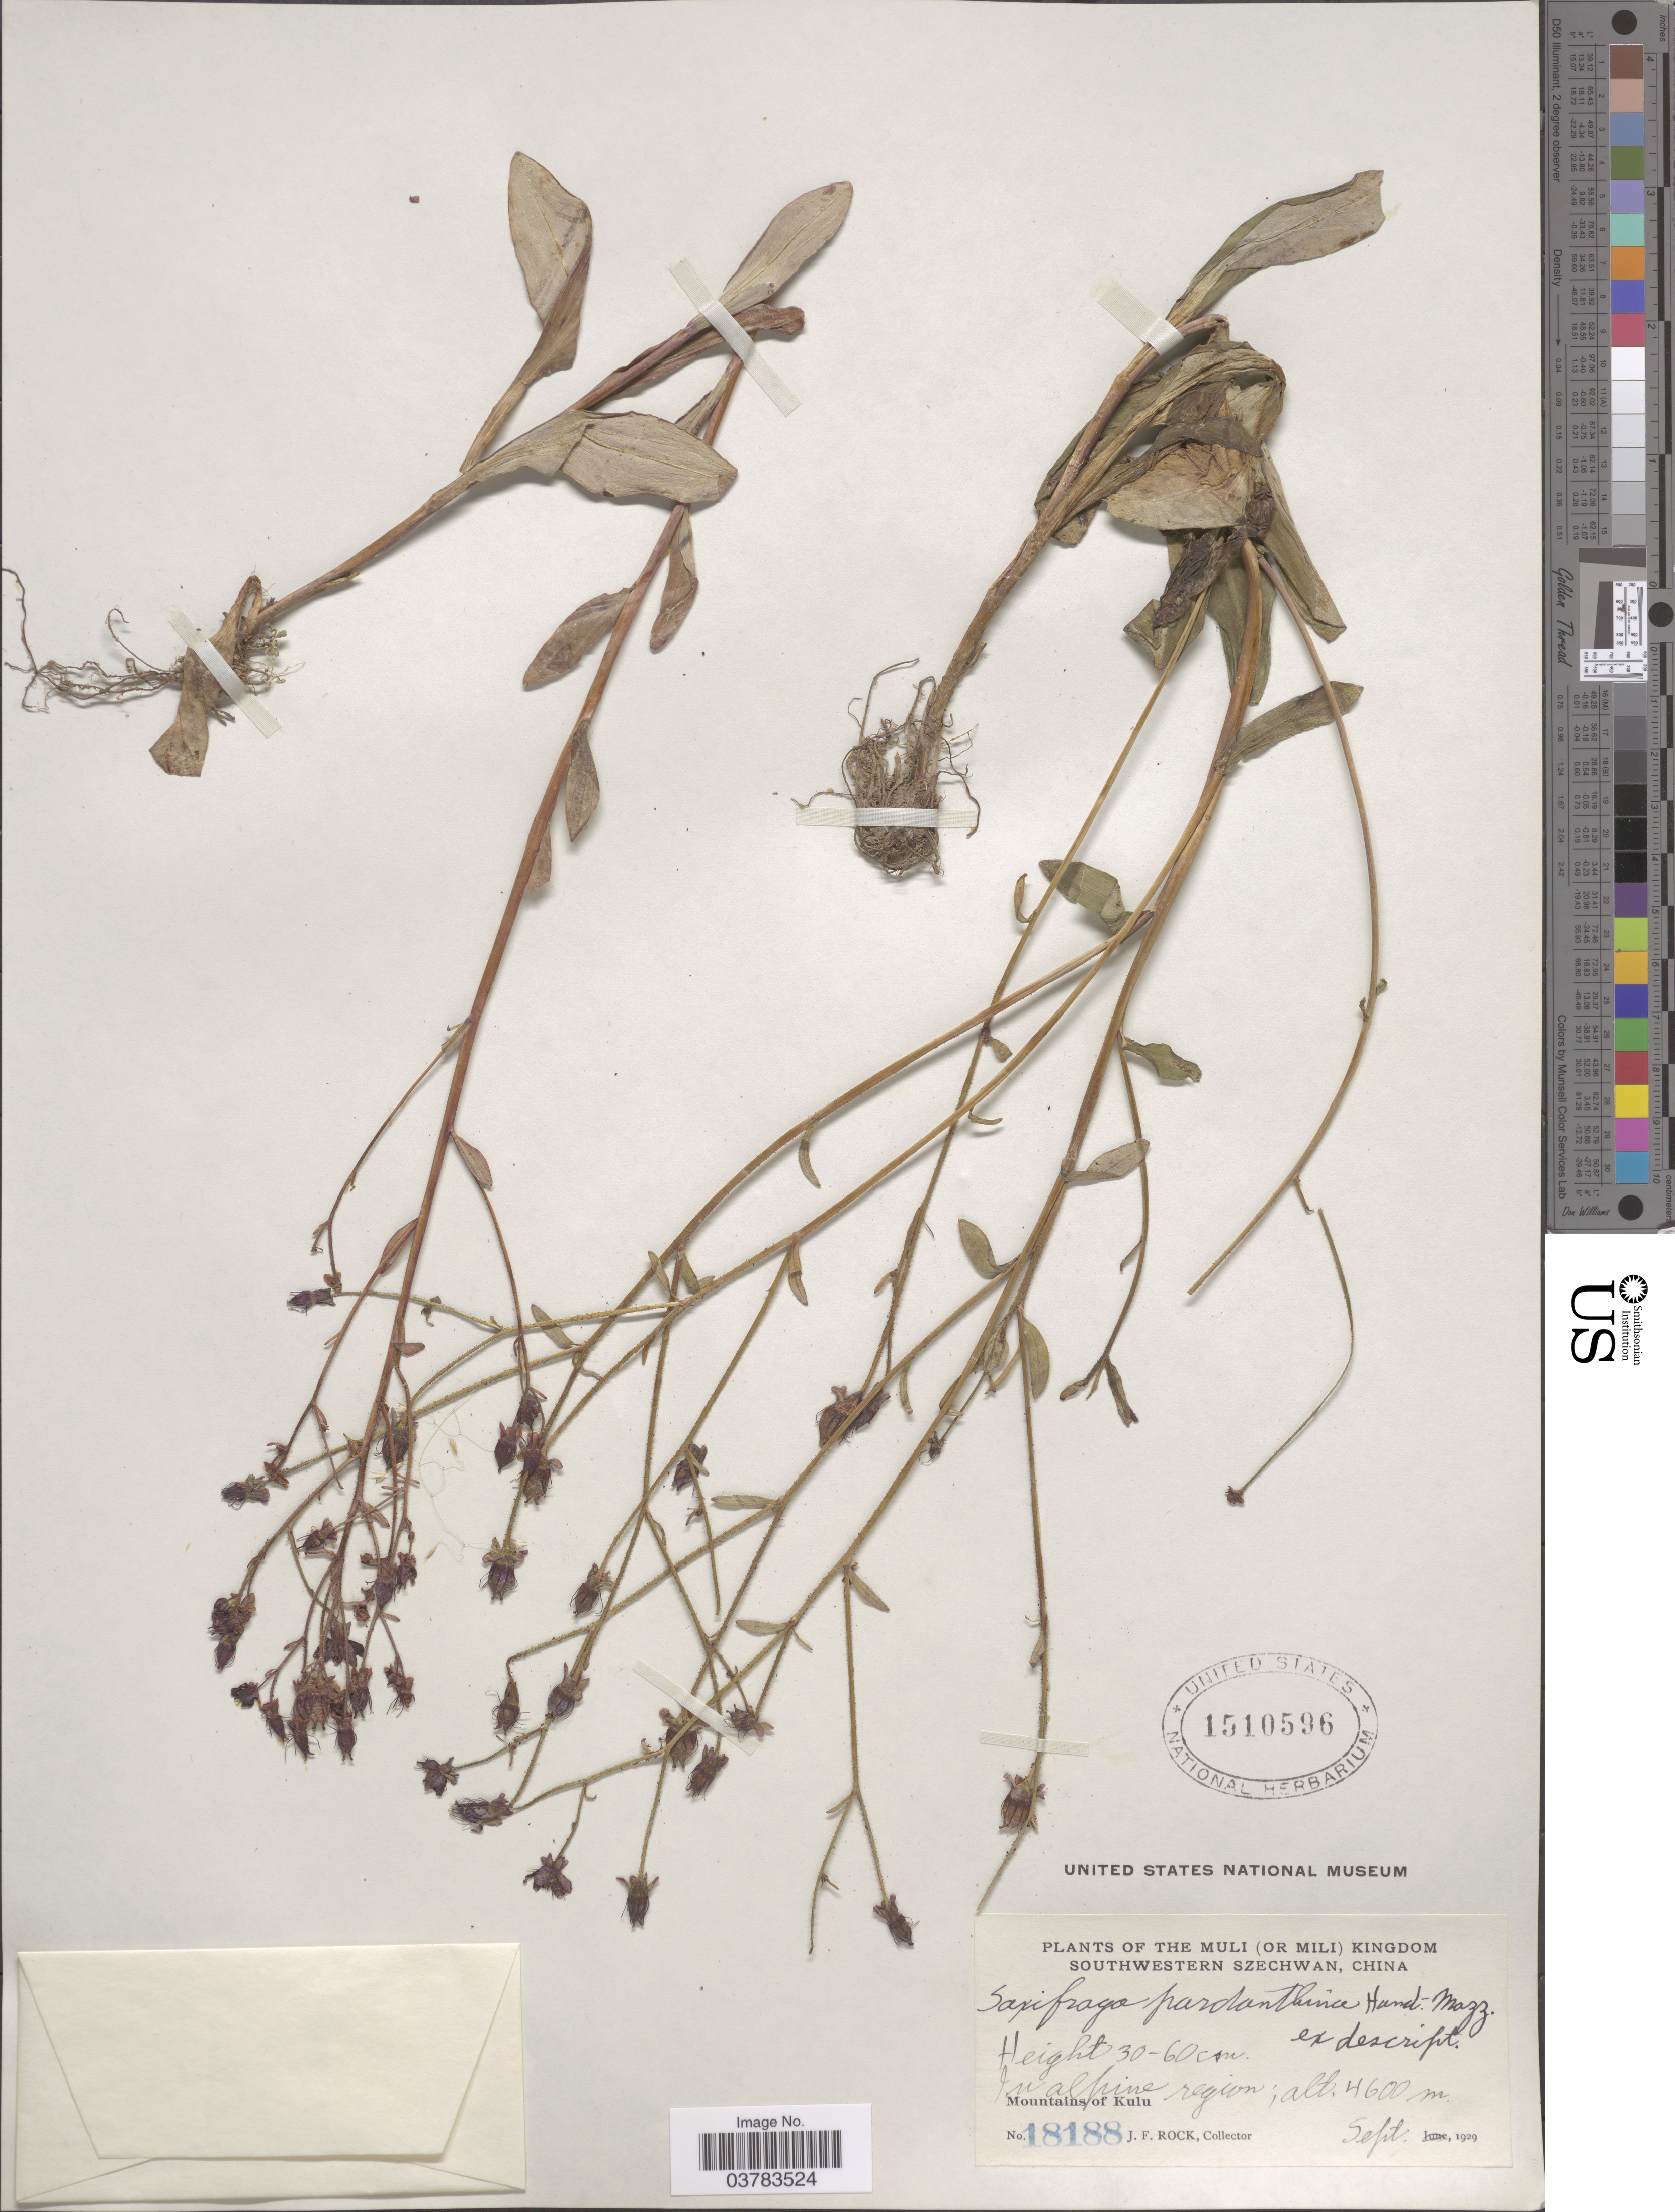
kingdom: Plantae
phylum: Tracheophyta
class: Magnoliopsida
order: Saxifragales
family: Saxifragaceae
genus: Saxifraga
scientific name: Saxifraga pardanthina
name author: Hand.-Mazz.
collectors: J. Rock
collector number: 18188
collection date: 1929-09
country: China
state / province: Sichuan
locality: The Muli (or Mili) Kingdom. Southwestern Szechwan. In alpine region. Mountains of Kulu.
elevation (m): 4600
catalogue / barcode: US 1510596